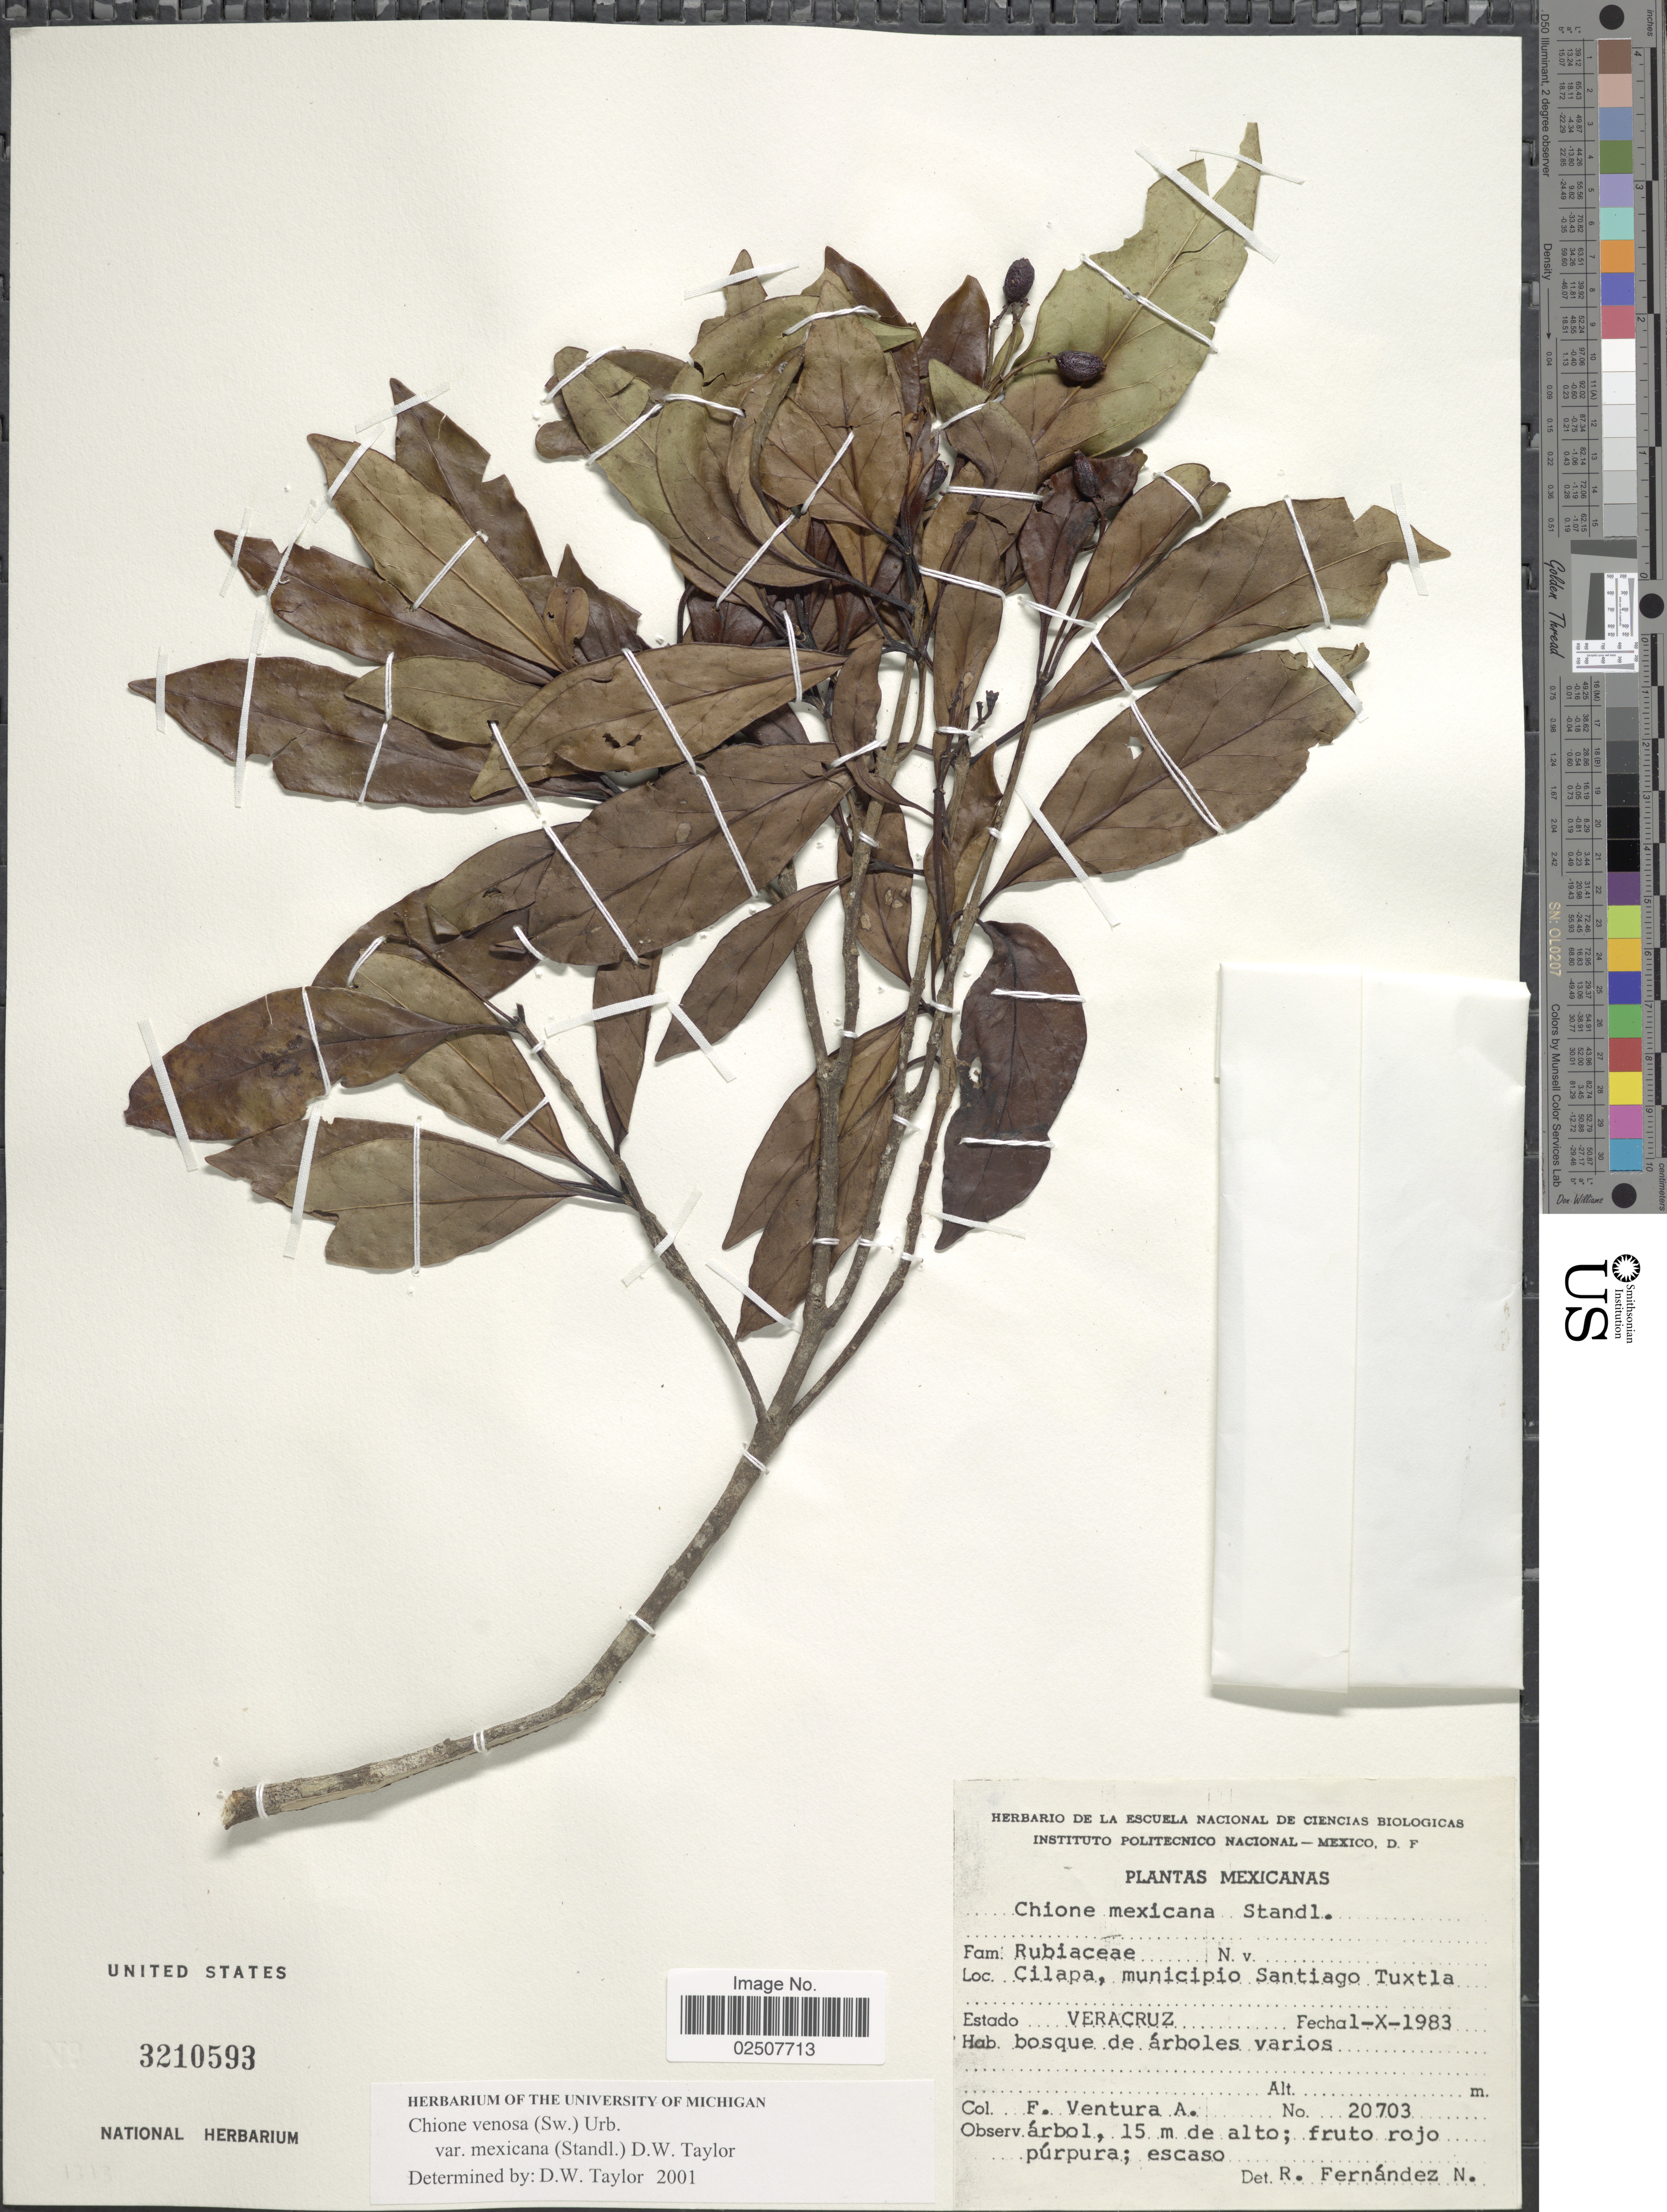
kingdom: Plantae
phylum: Tracheophyta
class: Magnoliopsida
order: Gentianales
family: Rubiaceae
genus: Chione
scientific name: Chione venosa var. mexicana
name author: (Sw.) Urb.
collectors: F. Ventura A.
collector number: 20703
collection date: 1983-10-01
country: Mexico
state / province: Veracruz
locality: Cilapa, municipio Santiago Tuxtla, Veracruz, bosque de árboles varios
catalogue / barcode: US 3210593